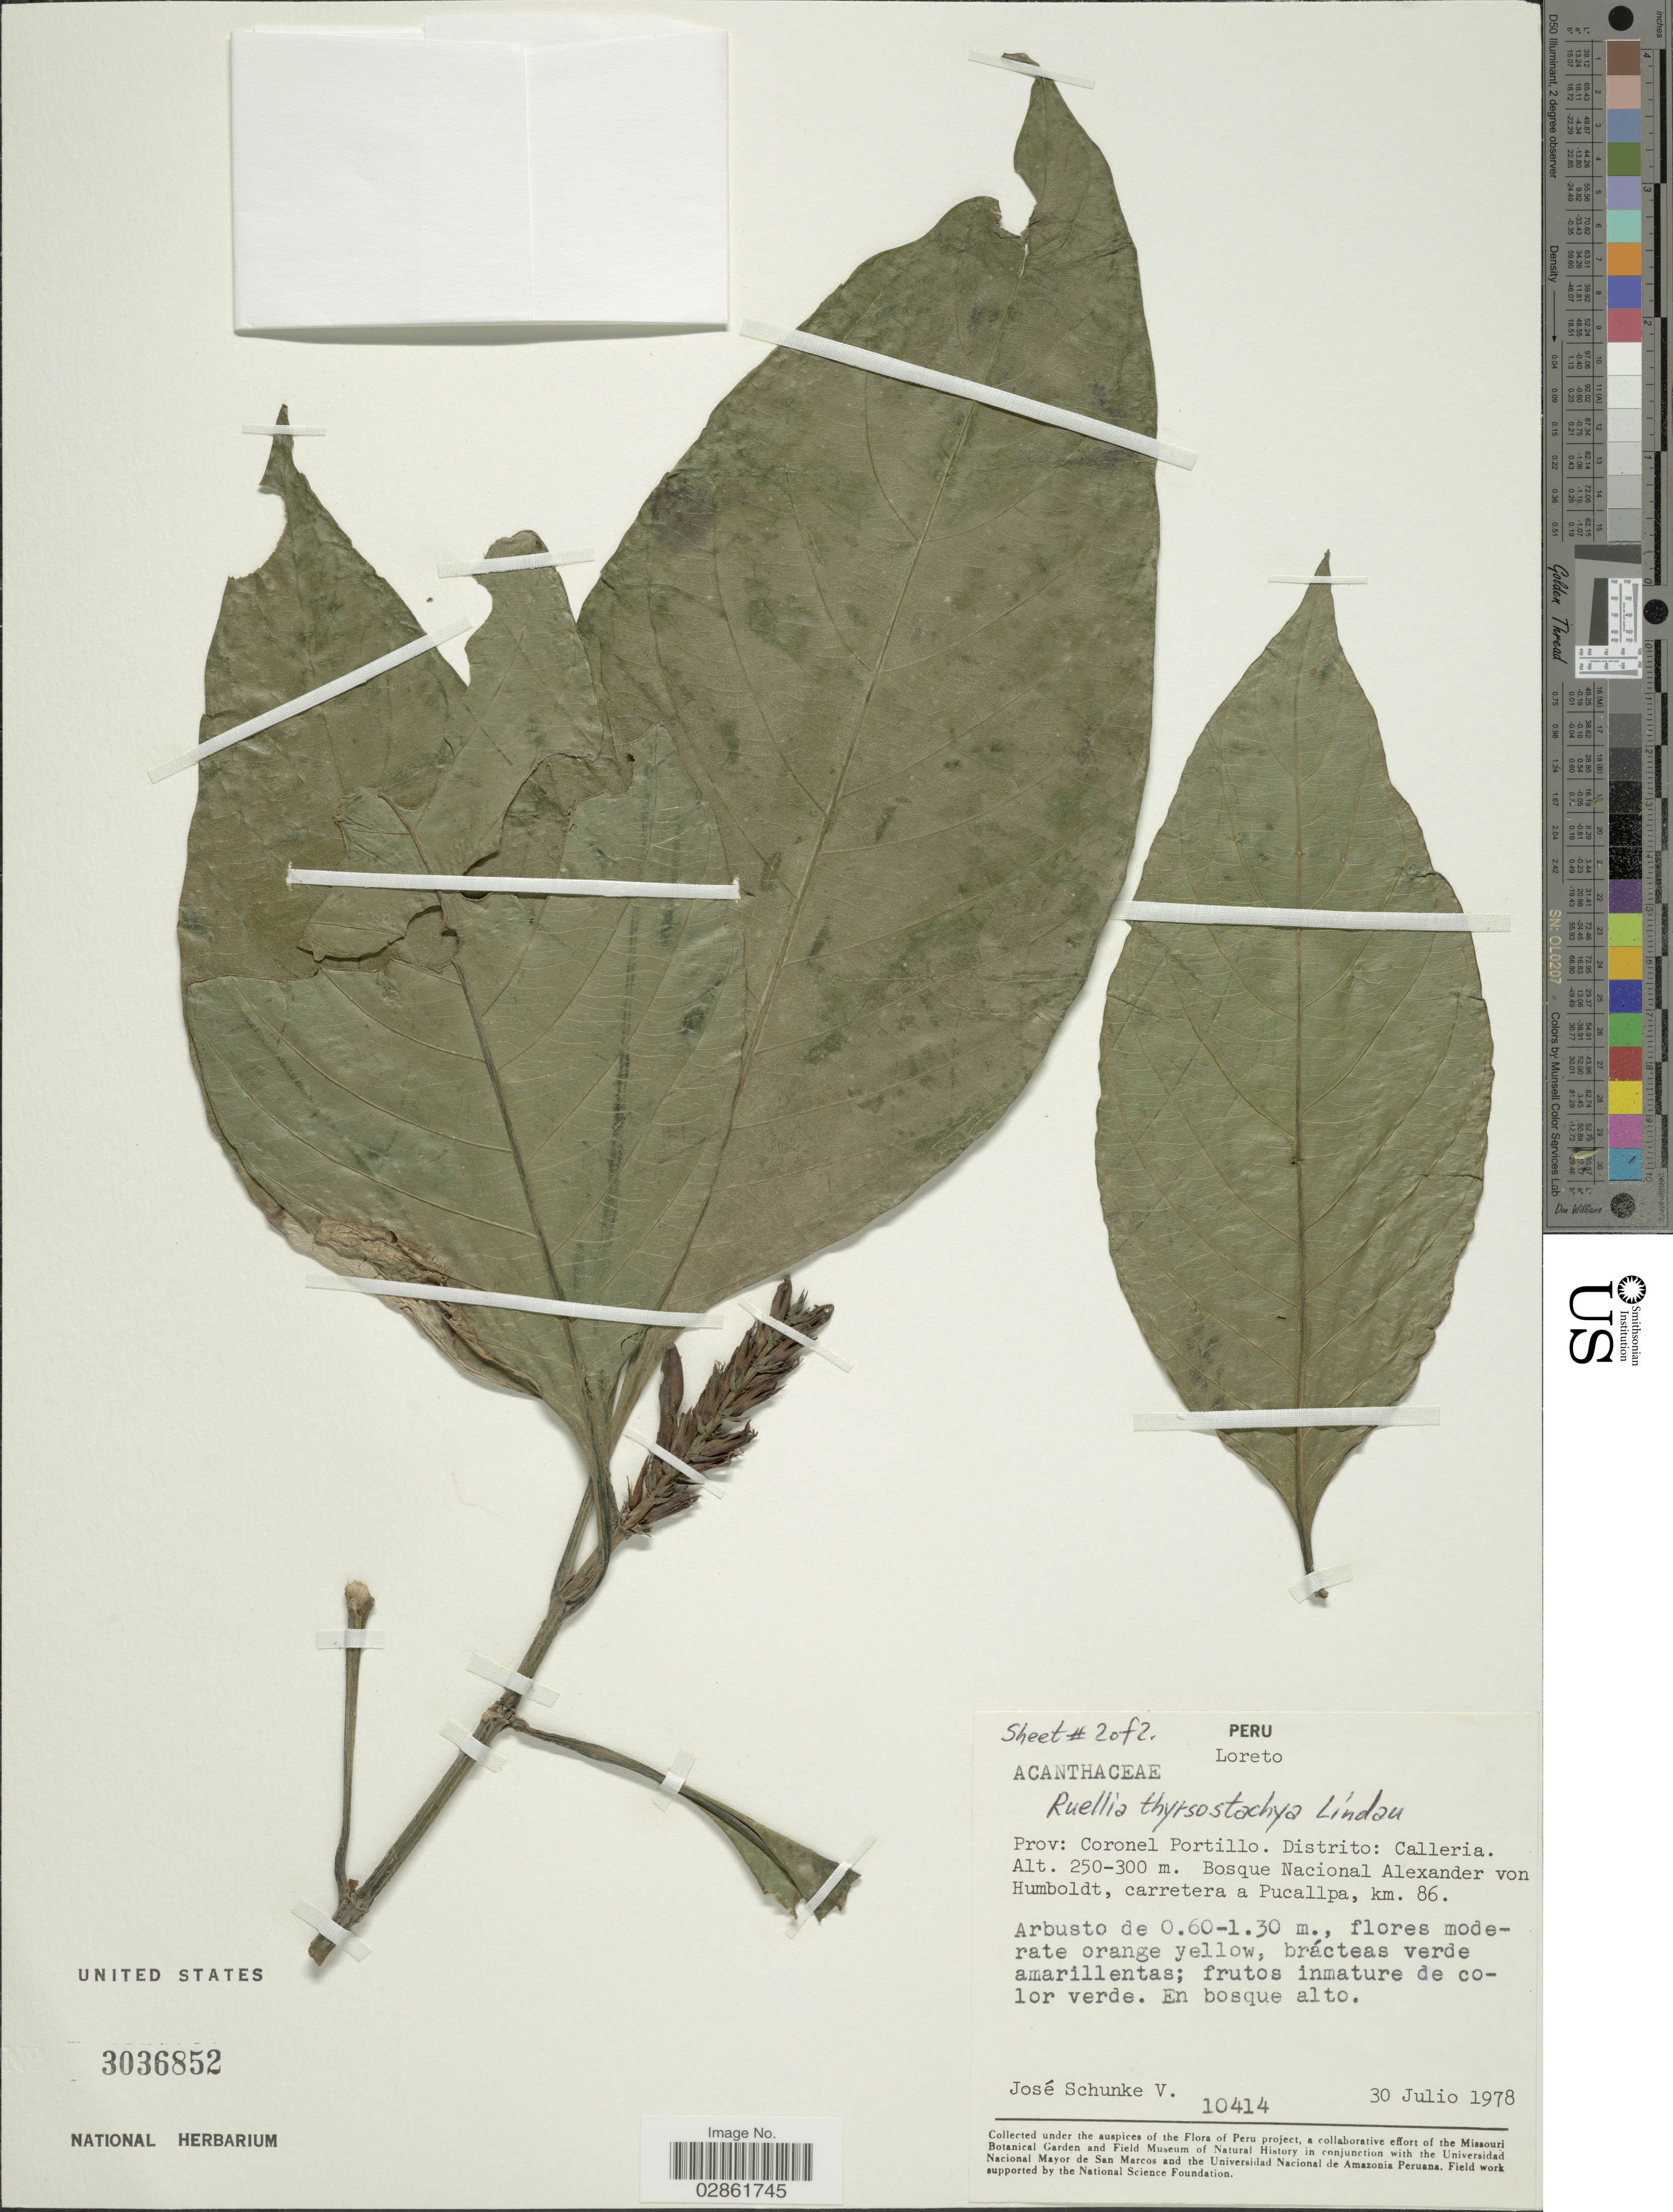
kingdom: Plantae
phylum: Tracheophyta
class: Magnoliopsida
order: Lamiales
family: Acanthaceae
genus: Ruellia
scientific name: Ruellia proxima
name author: Lindau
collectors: J. Schunke Vigo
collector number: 10414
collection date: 1978-07-30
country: Peru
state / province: Loreto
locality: Prov. Coronel Portillo. Distrito: Calleria. Bosque Nacional Alexander von Humboldt, carretera a Pucallpa, km. 86.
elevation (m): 250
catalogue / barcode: US 3036852